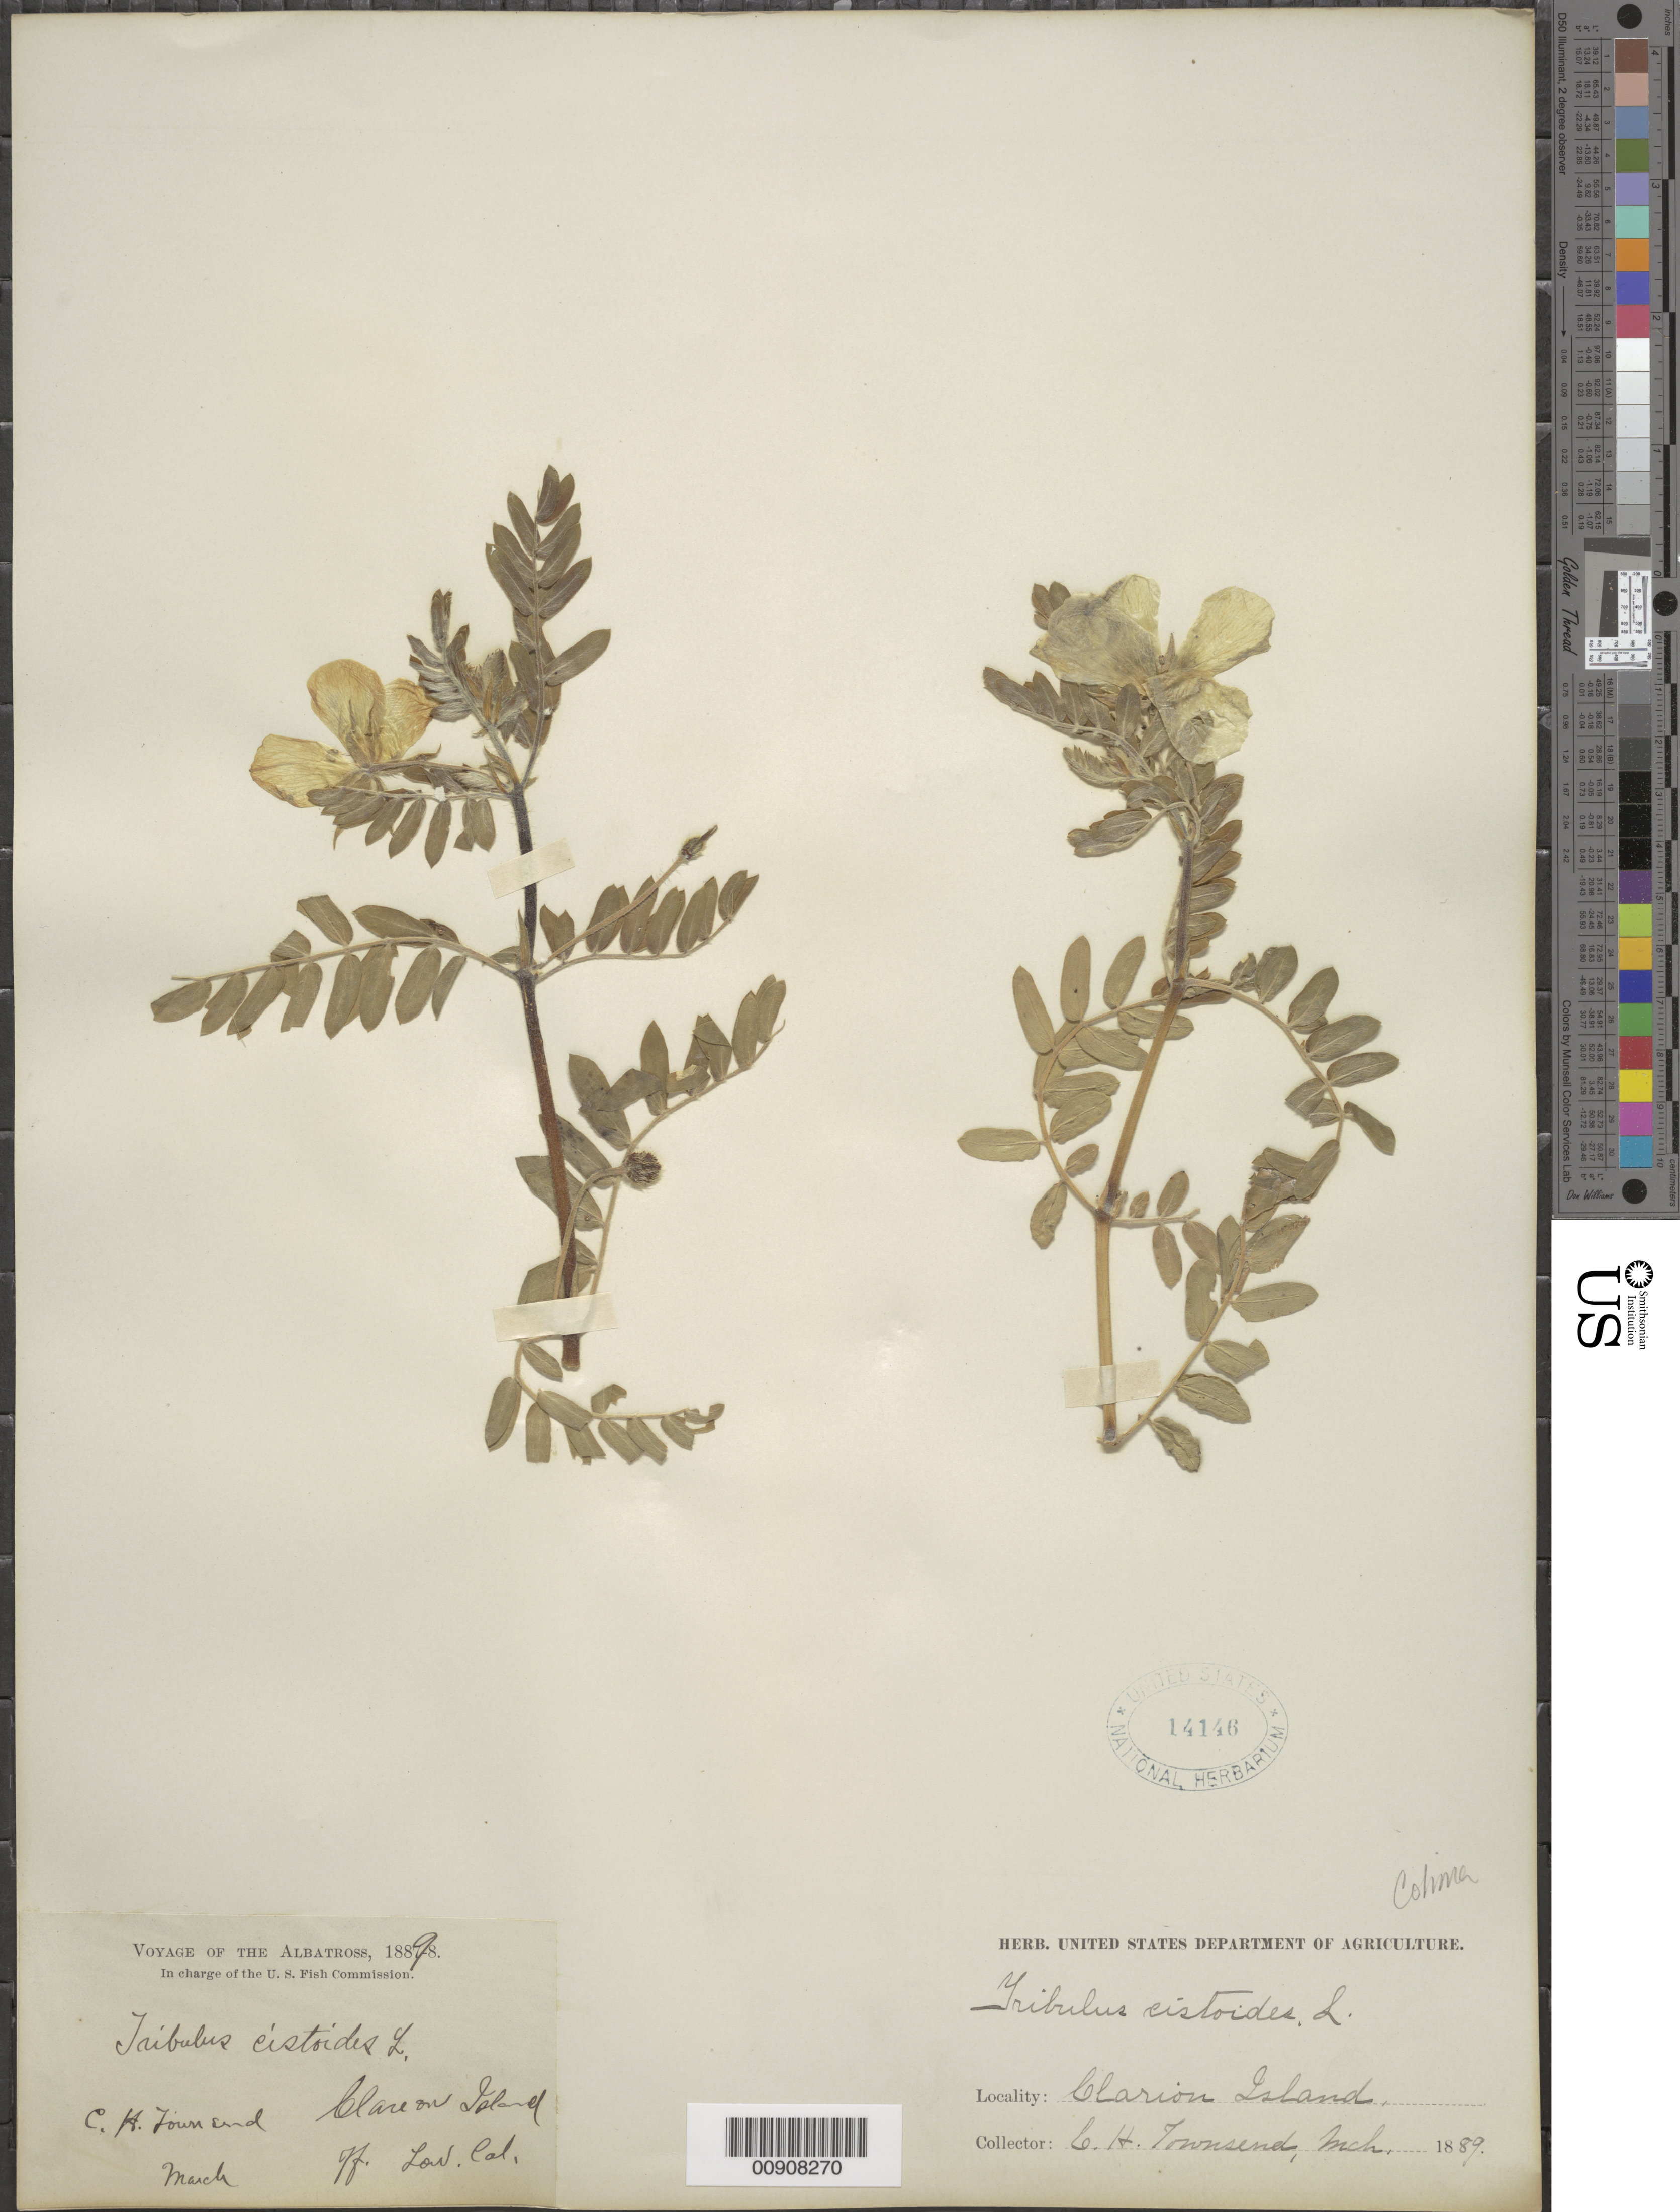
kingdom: Plantae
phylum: Tracheophyta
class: Magnoliopsida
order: Zygophyllales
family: Zygophyllaceae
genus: Tribulus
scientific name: Tribulus cistoides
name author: L.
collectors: C. H. T. Townsend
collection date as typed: Mar 1889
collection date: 1889-03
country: Mexico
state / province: Colima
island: Clarion I.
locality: Clarión Island off Lower California.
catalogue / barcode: US 14146